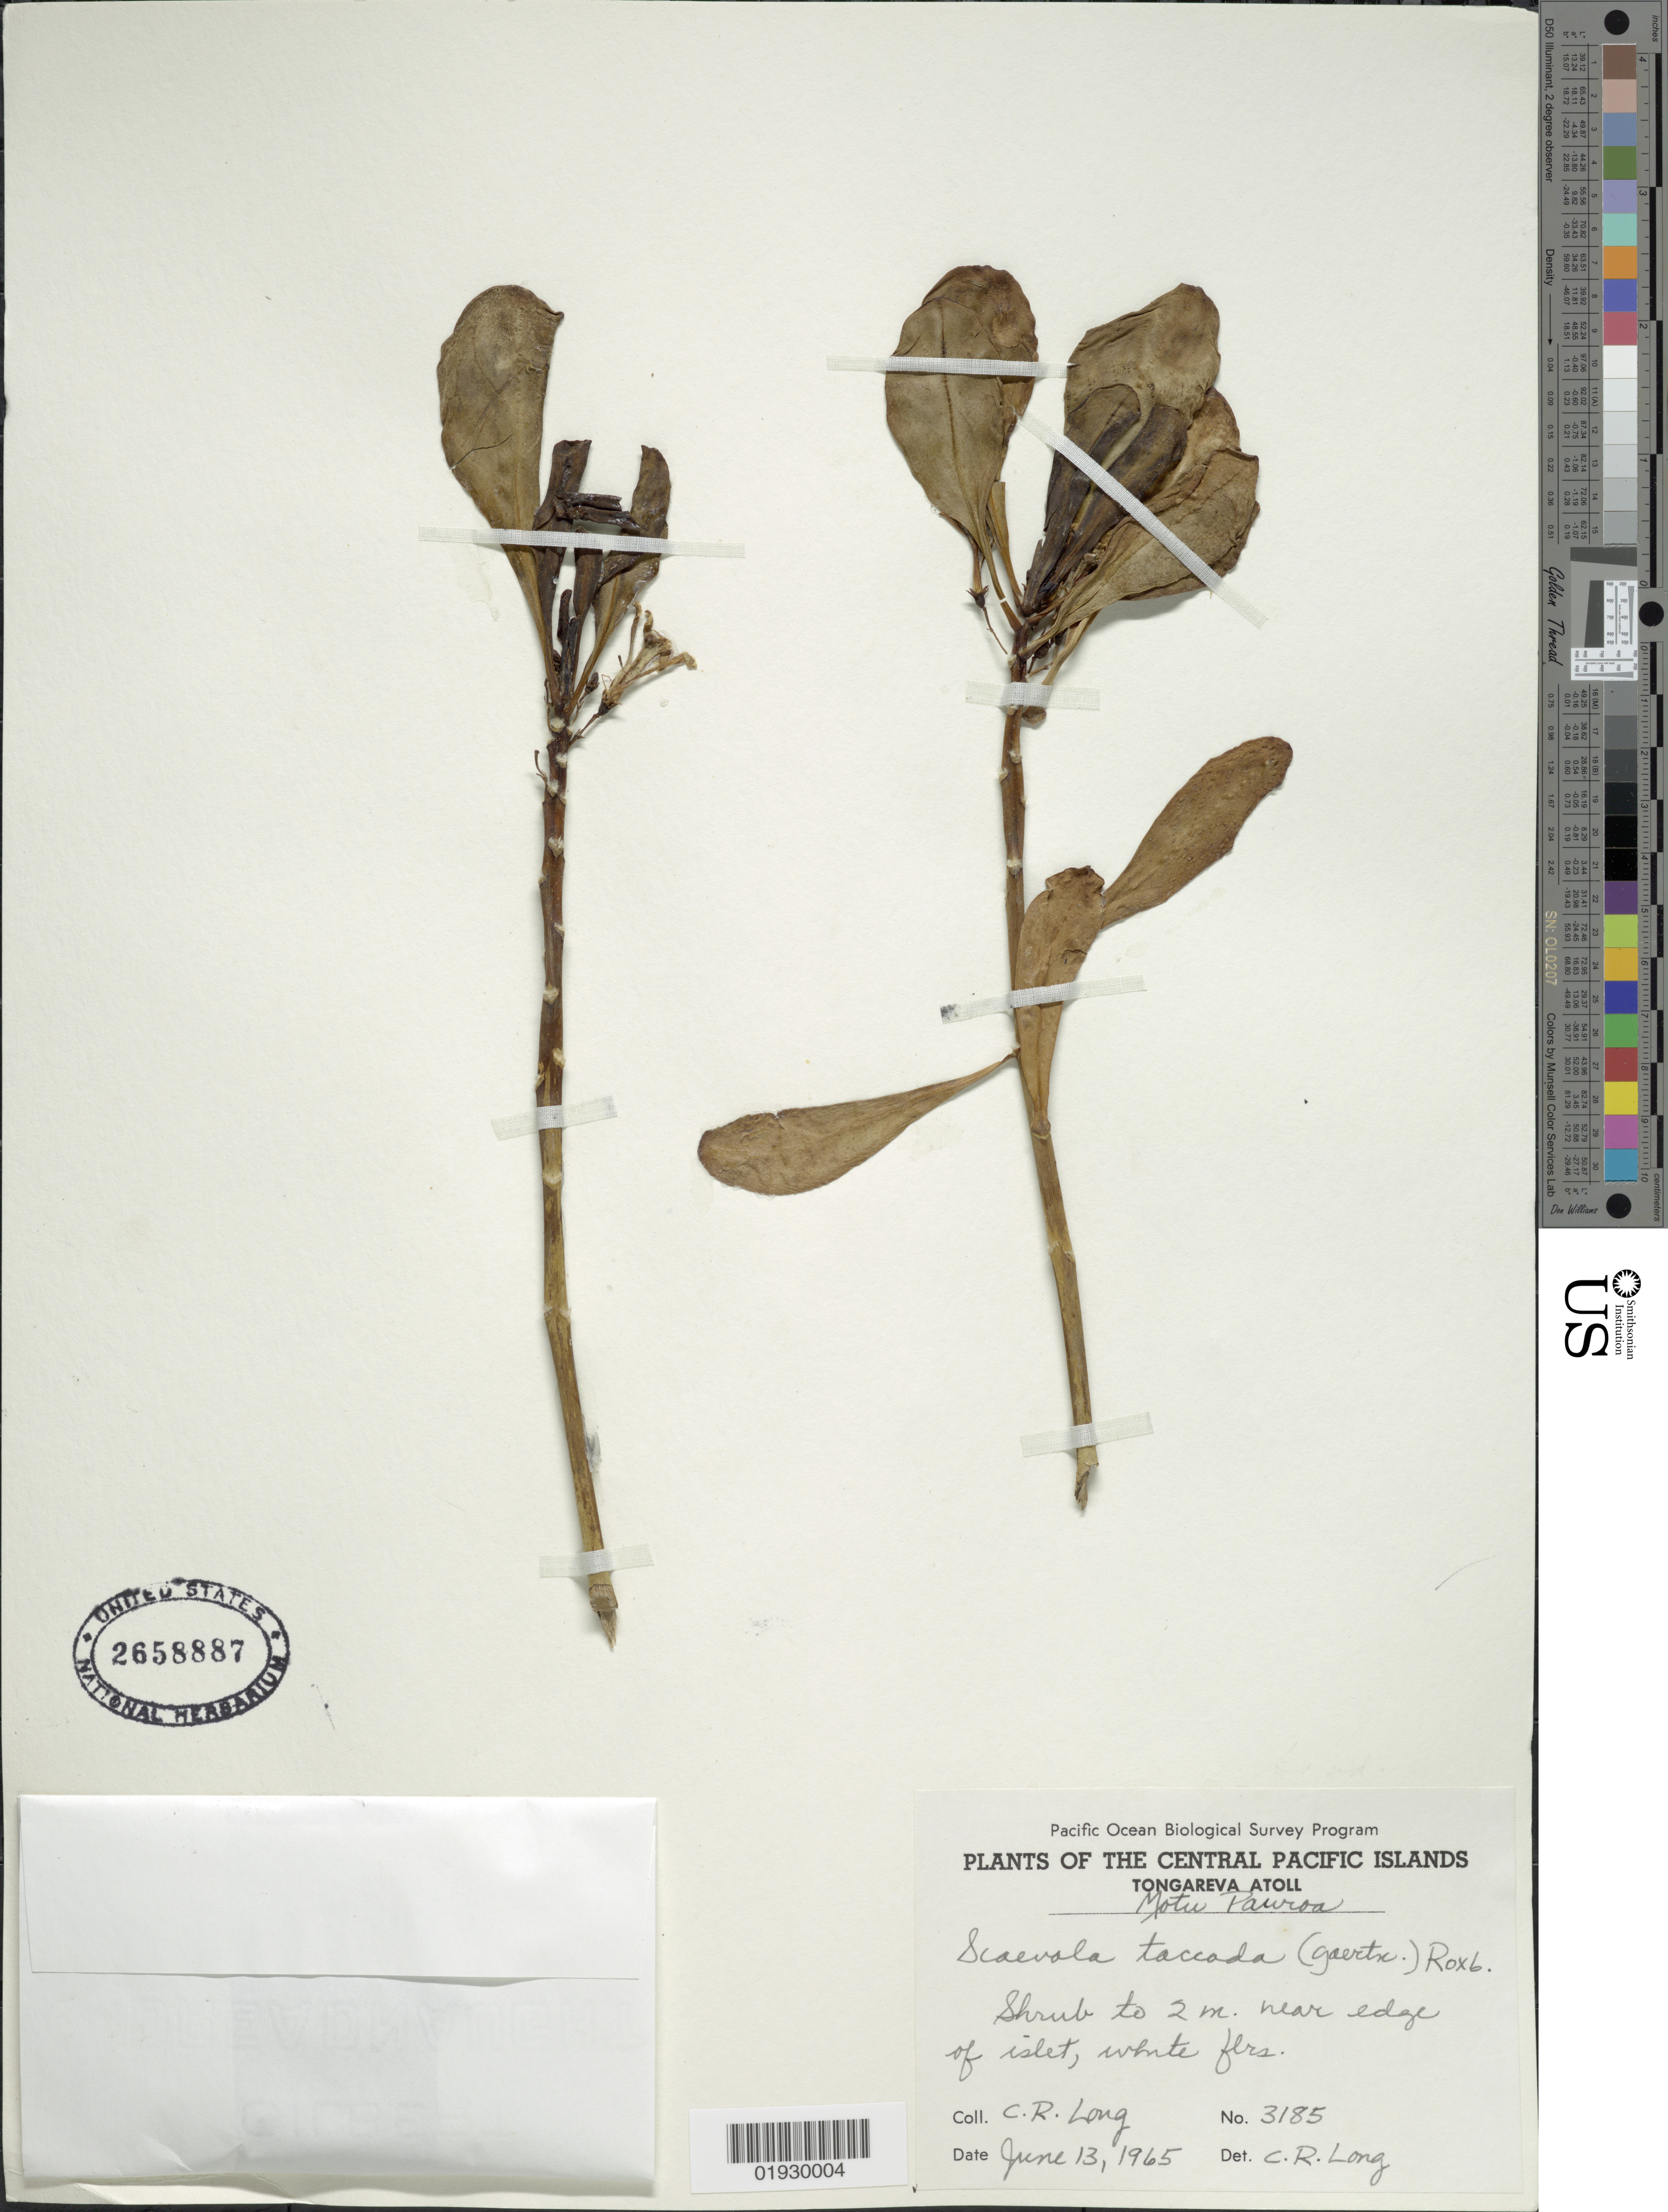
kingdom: Plantae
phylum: Tracheophyta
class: Magnoliopsida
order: Asterales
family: Goodeniaceae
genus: Scaevola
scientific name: Scaevola taccada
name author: (Gaertn.) Roxb.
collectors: C. R. Long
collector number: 3185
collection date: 1965-06-13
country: Cook Islands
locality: Central Pacific Islands, Tongareva Atoll, Motu Pawoa, near edge of islet.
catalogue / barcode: US 2658887